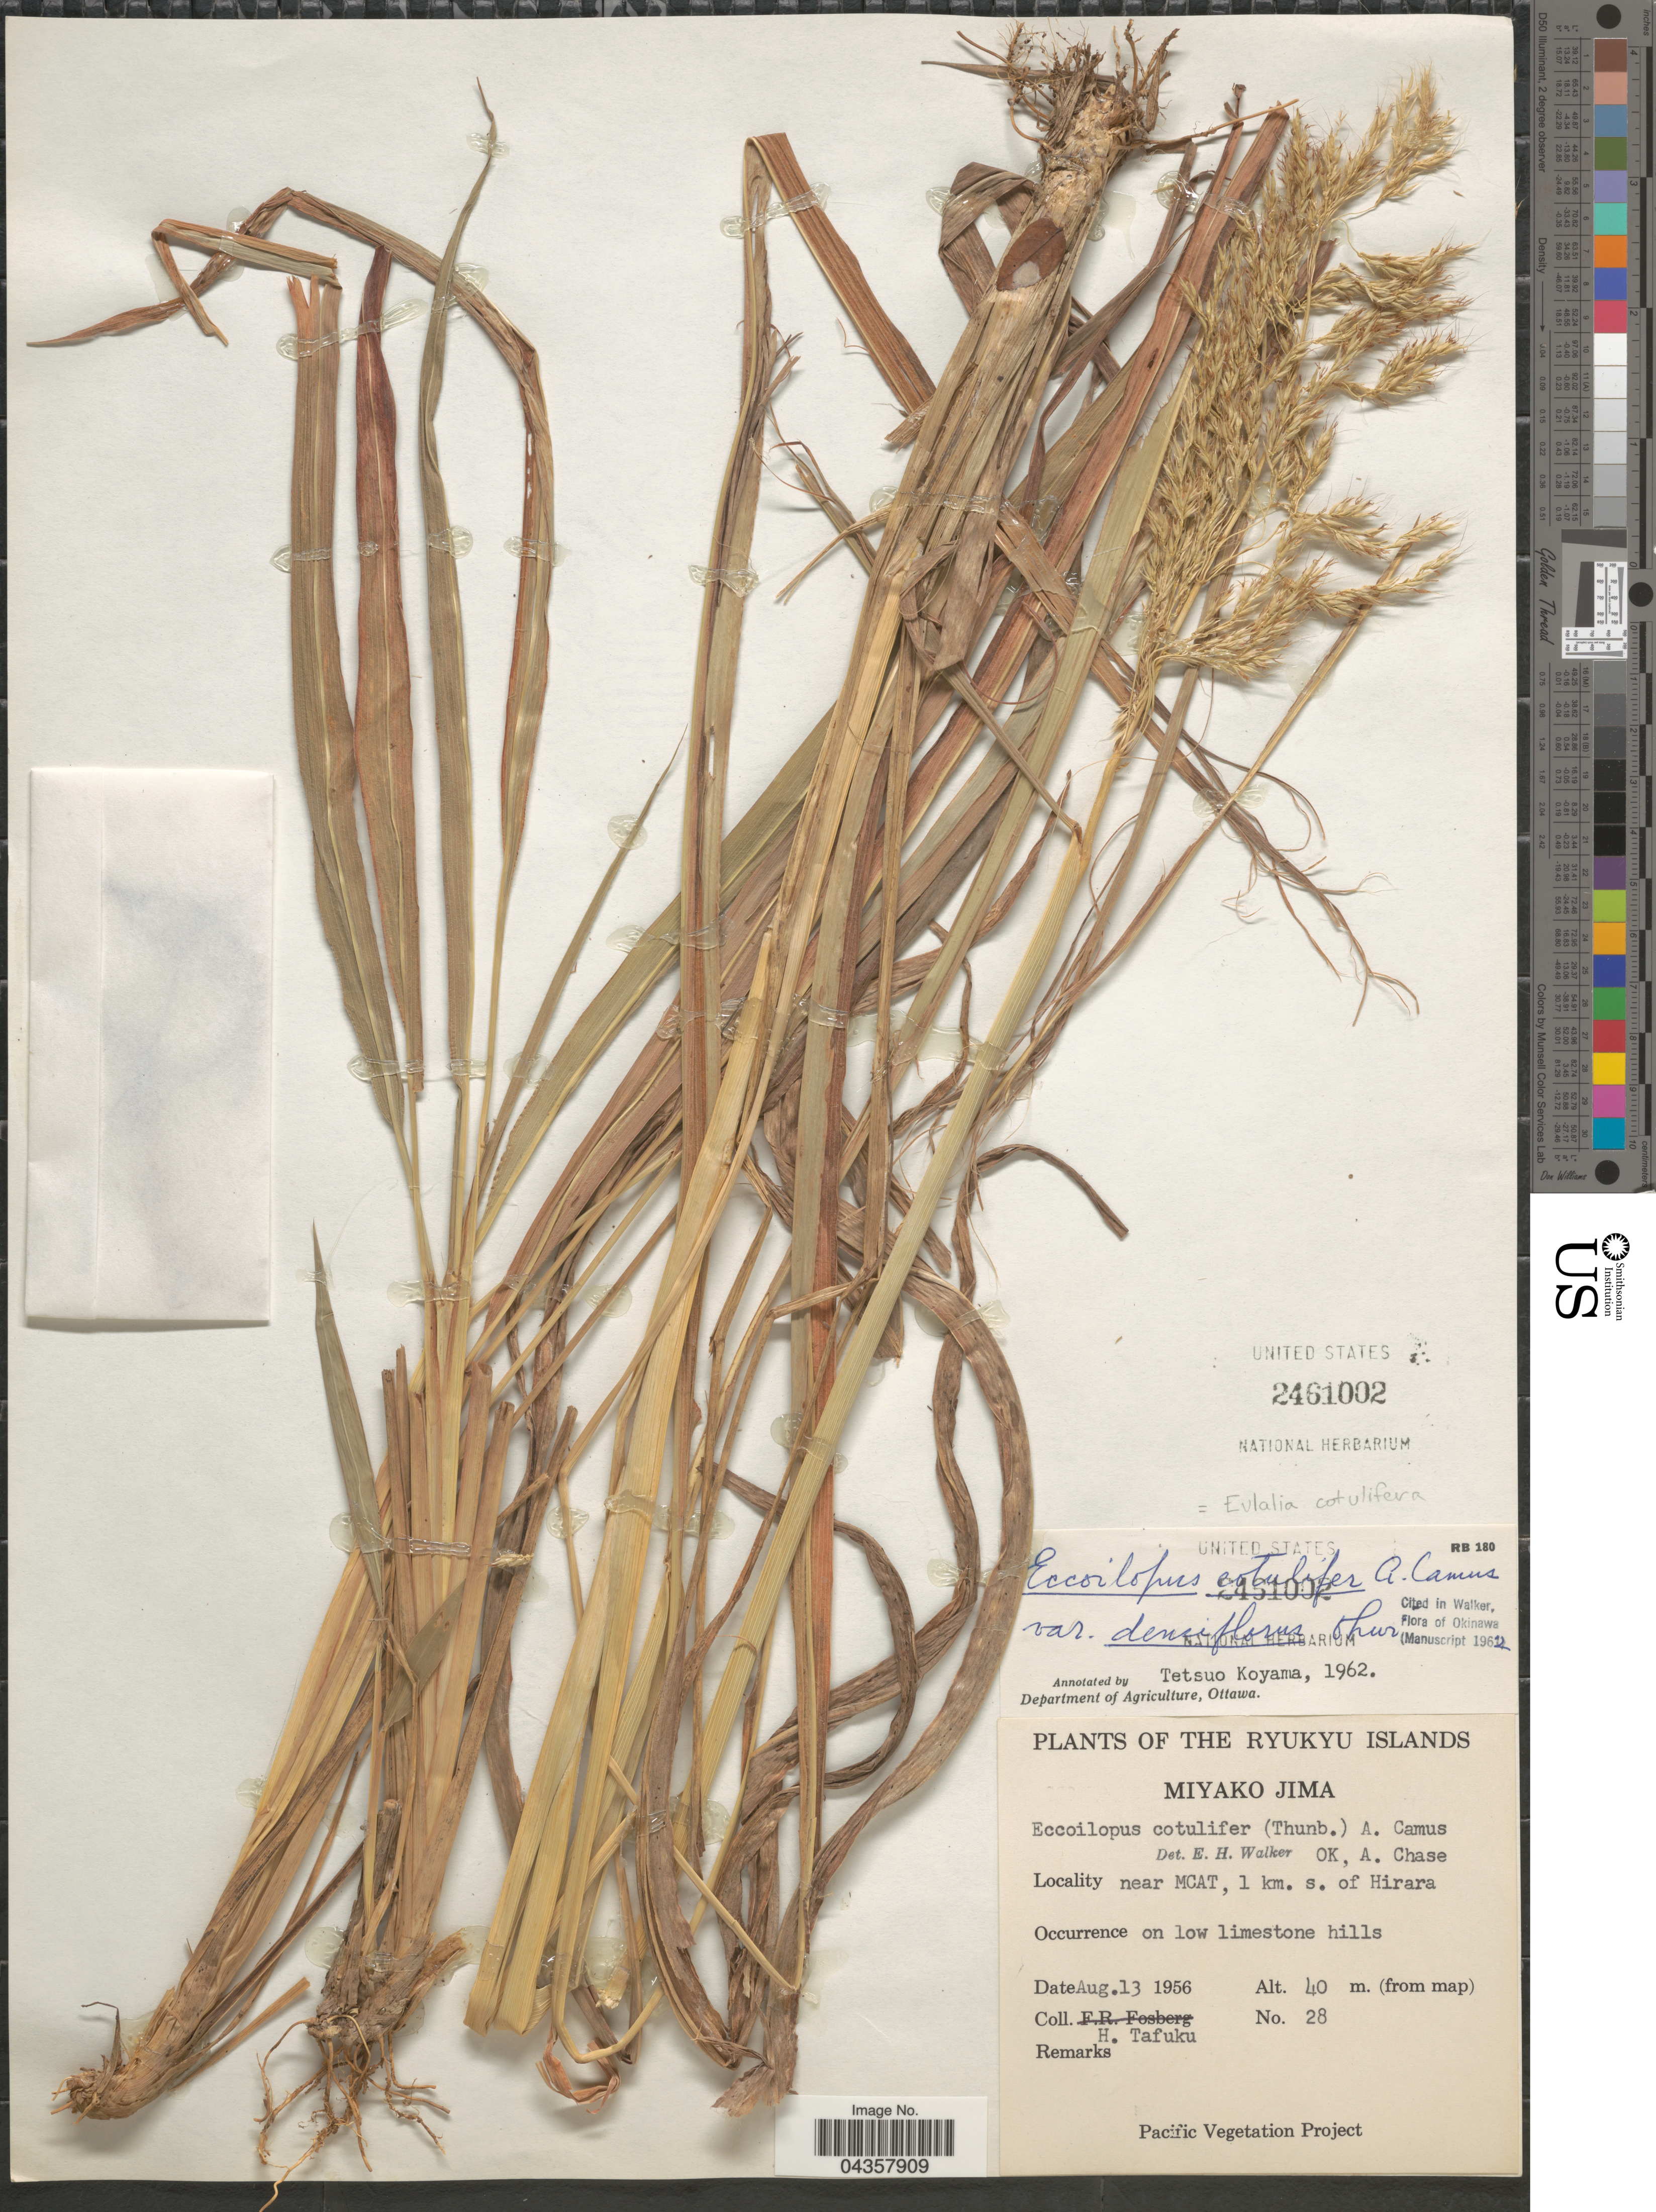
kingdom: Plantae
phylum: Tracheophyta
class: Liliopsida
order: Poales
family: Poaceae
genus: Spodiopogon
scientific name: Spodiopogon cotulifer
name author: (Thunb.) Hack.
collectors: H. Tafuku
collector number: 28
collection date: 1956-08-13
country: Japan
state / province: Okinawa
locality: The Ryukyu Islands. Miyako Jima. Near MCAT, 1 km. s. of Hirara. On low limestone hills.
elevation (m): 40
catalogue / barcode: US 2461002